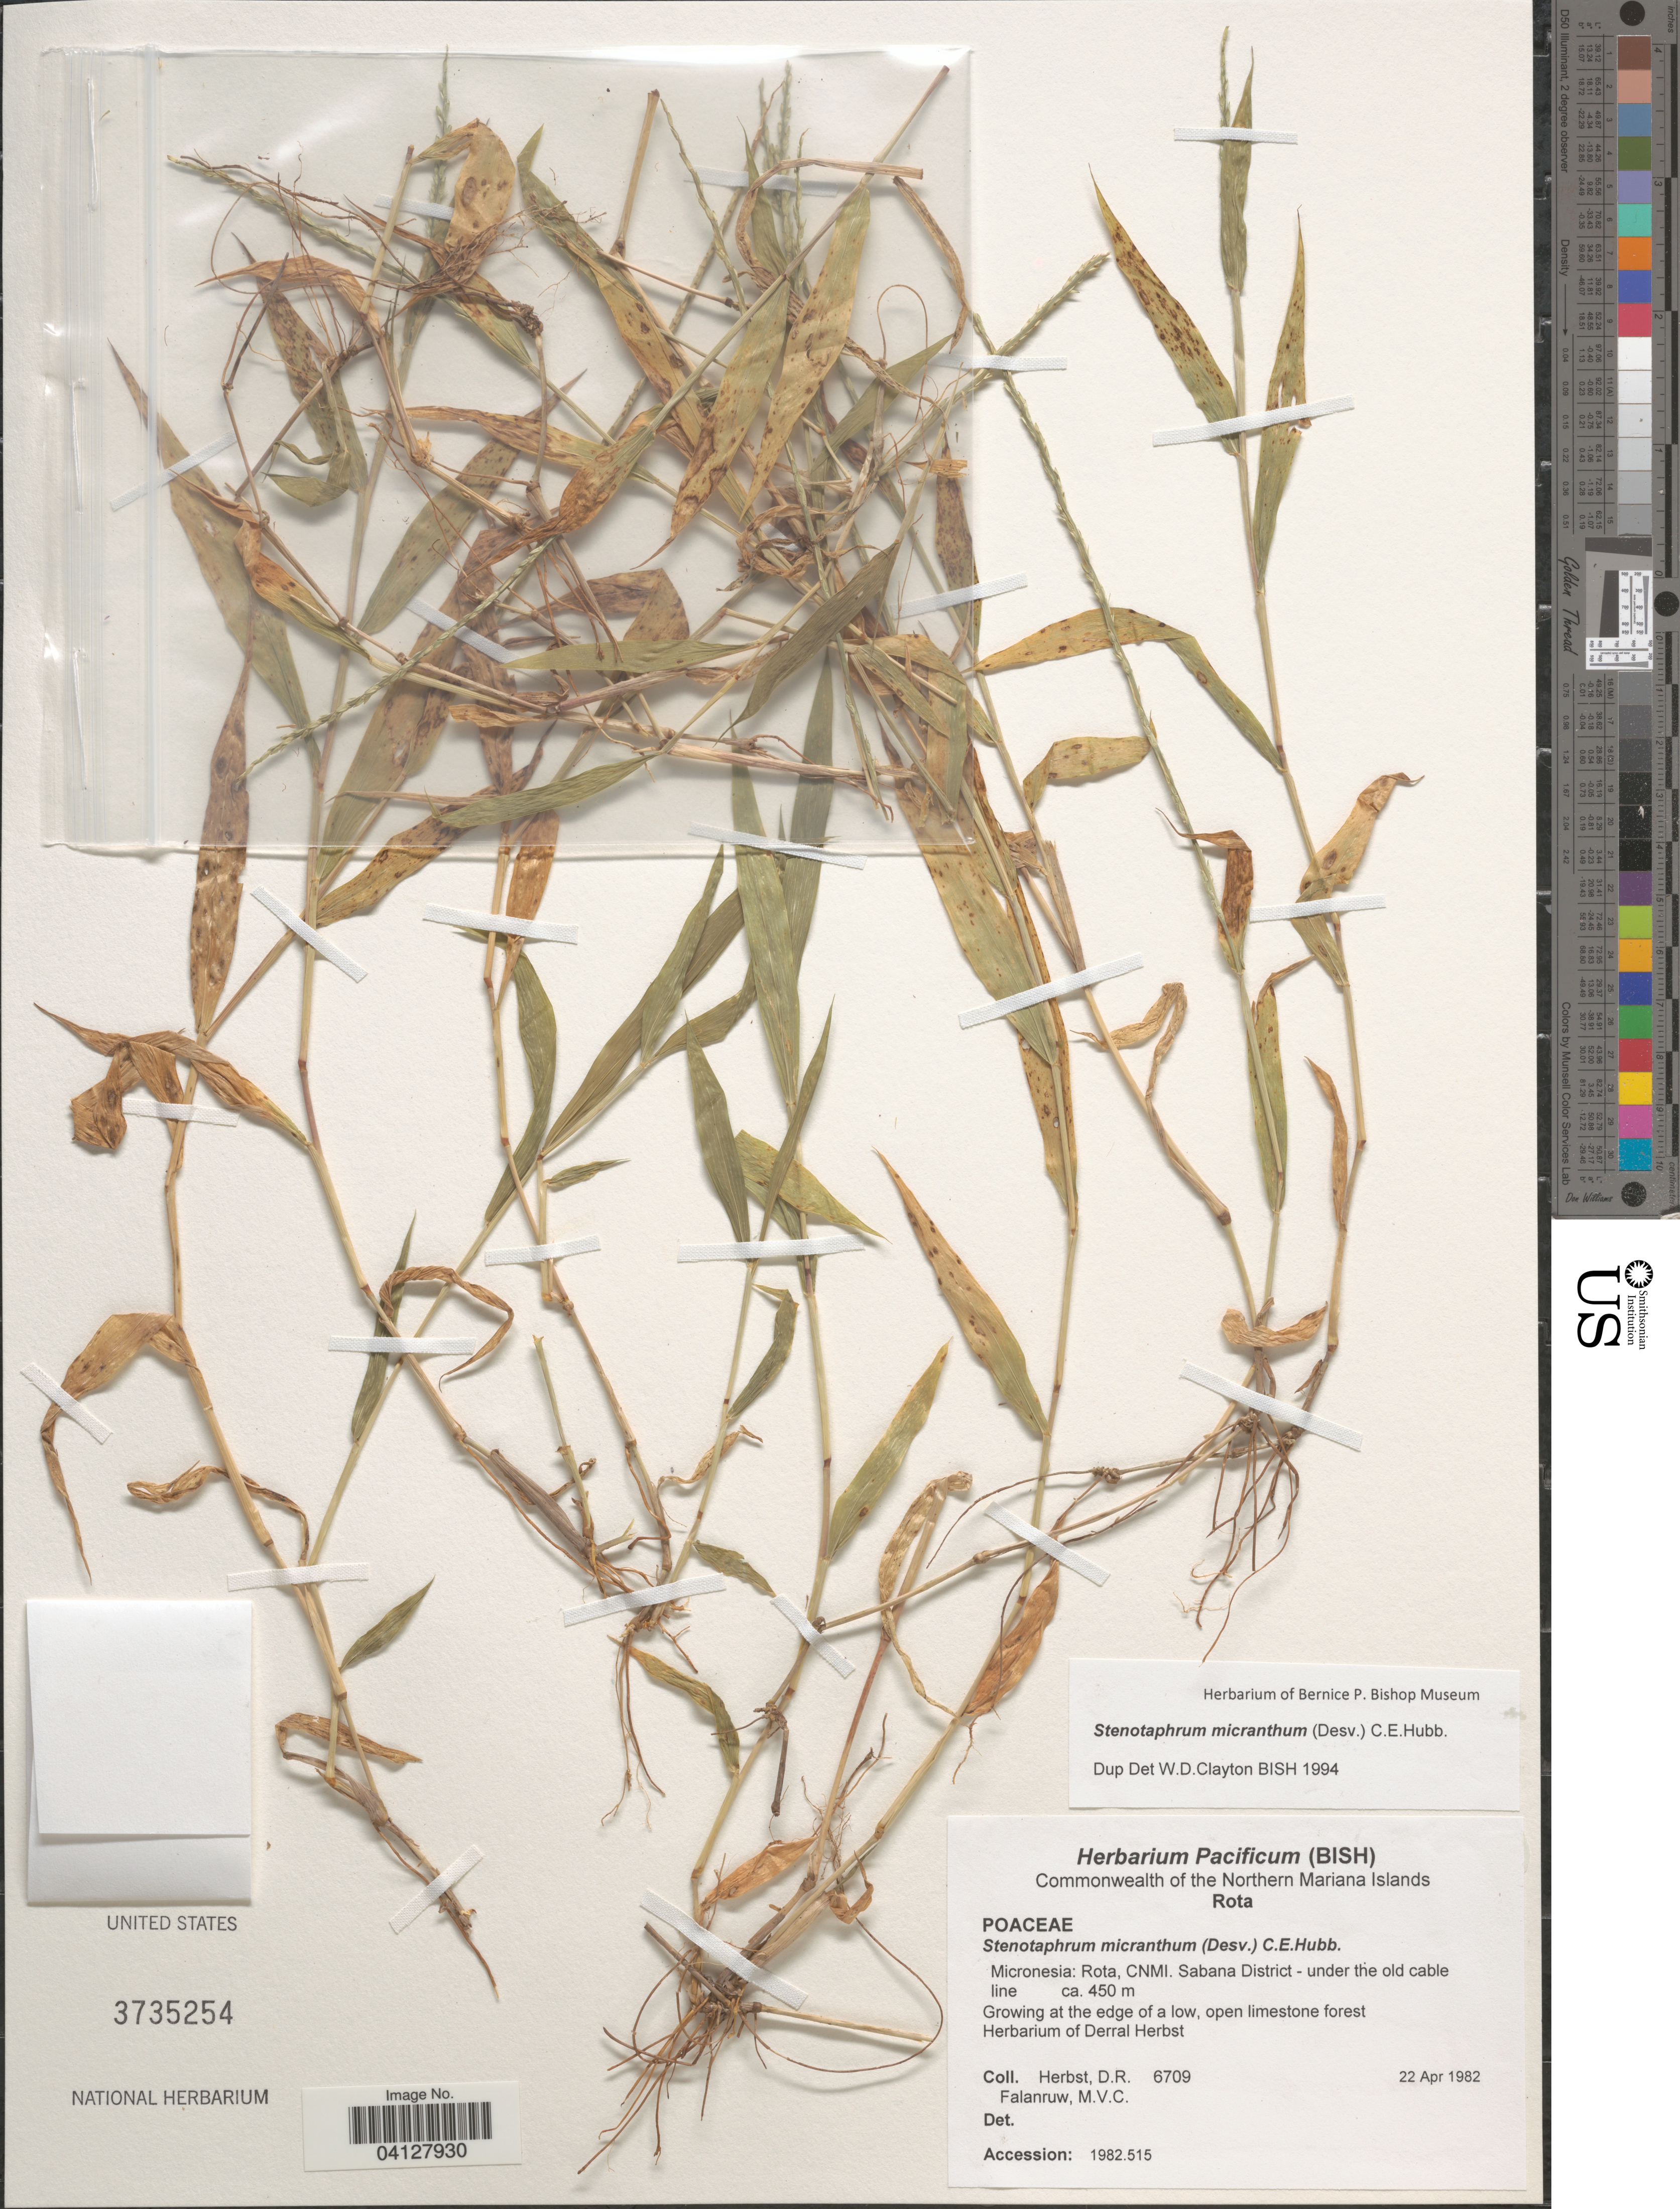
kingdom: Plantae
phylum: Tracheophyta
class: Liliopsida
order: Poales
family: Poaceae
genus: Stenotaphrum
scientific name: Stenotaphrum micranthum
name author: (Desv.) C.E. Hubb.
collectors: D. R. Herbst & M. V. Falanruw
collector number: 6709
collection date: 1982-04-22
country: Northern Mariana Islands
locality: Rota. CNMI. Sabana District - under the old cable line.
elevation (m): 450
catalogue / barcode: US 3735254